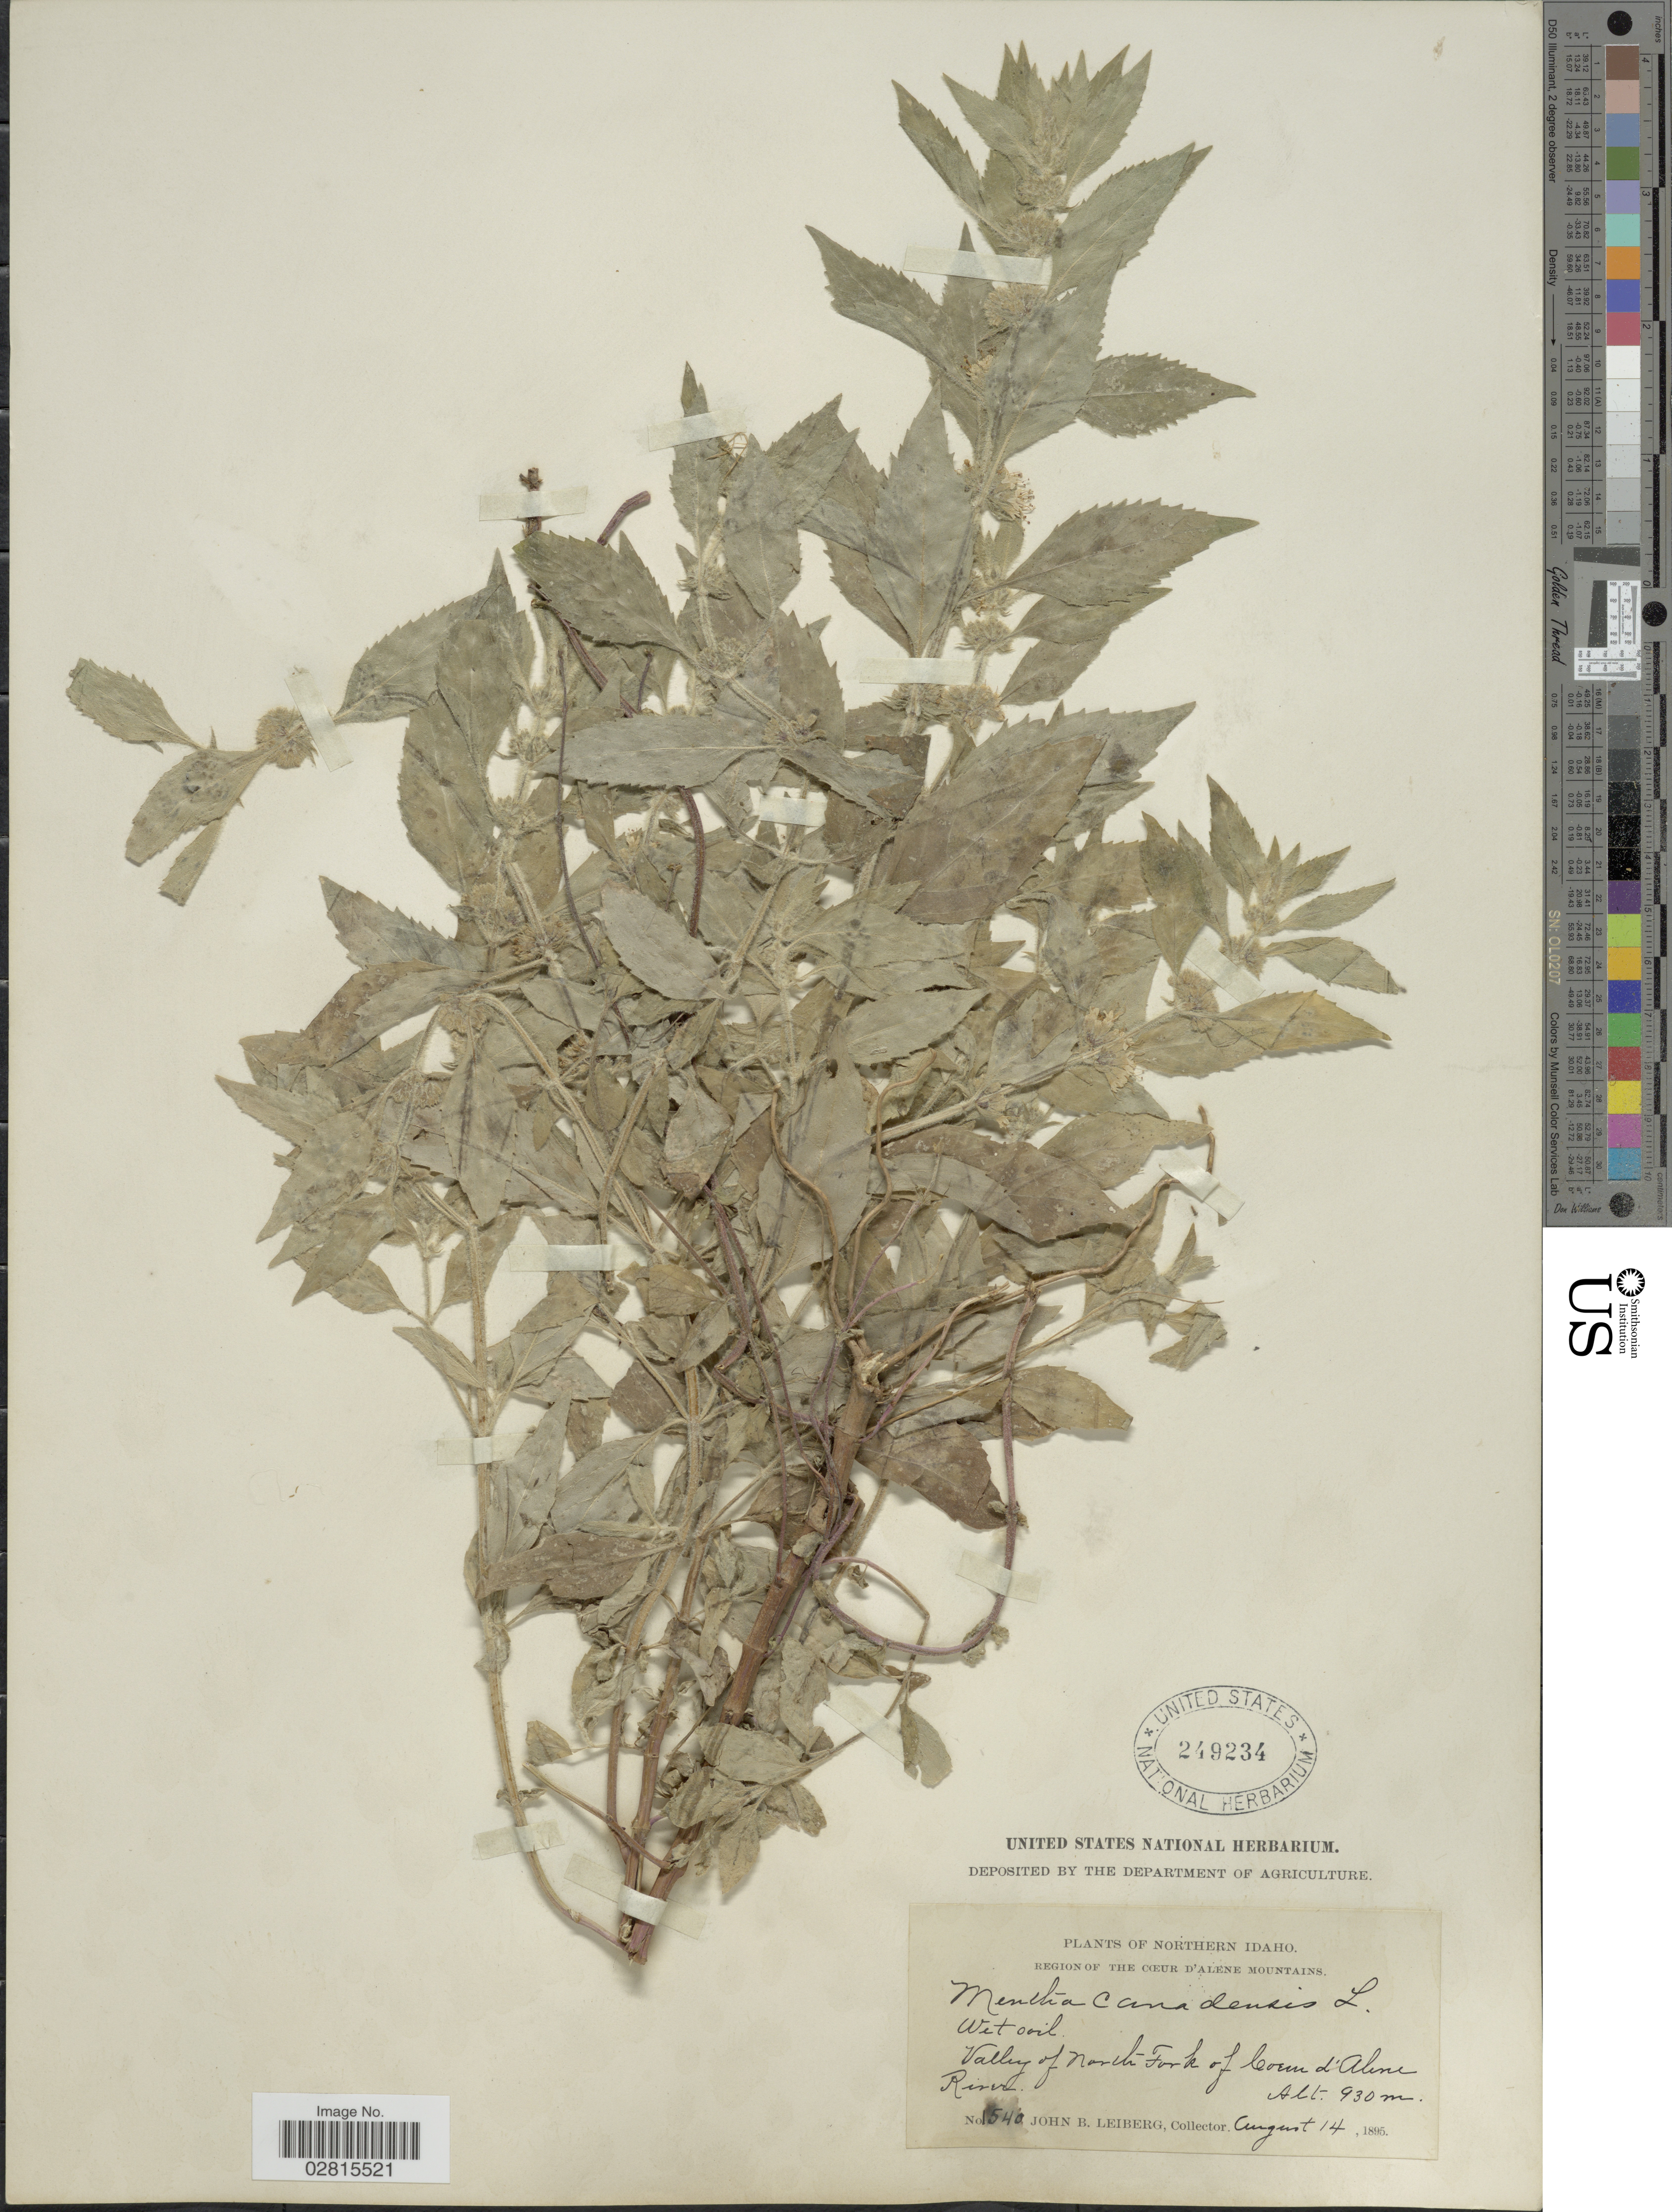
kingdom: Plantae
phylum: Tracheophyta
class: Magnoliopsida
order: Lamiales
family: Lamiaceae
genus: Mentha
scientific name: Mentha lanata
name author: Gand.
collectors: J. Leiberg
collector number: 1540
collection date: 1895-08-14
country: United States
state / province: Idaho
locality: Northern Idaho, Region of the Coeur d'Alene Mountains, Valley of North Fork of Coeur d'Alene River.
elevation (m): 930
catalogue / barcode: US 249234